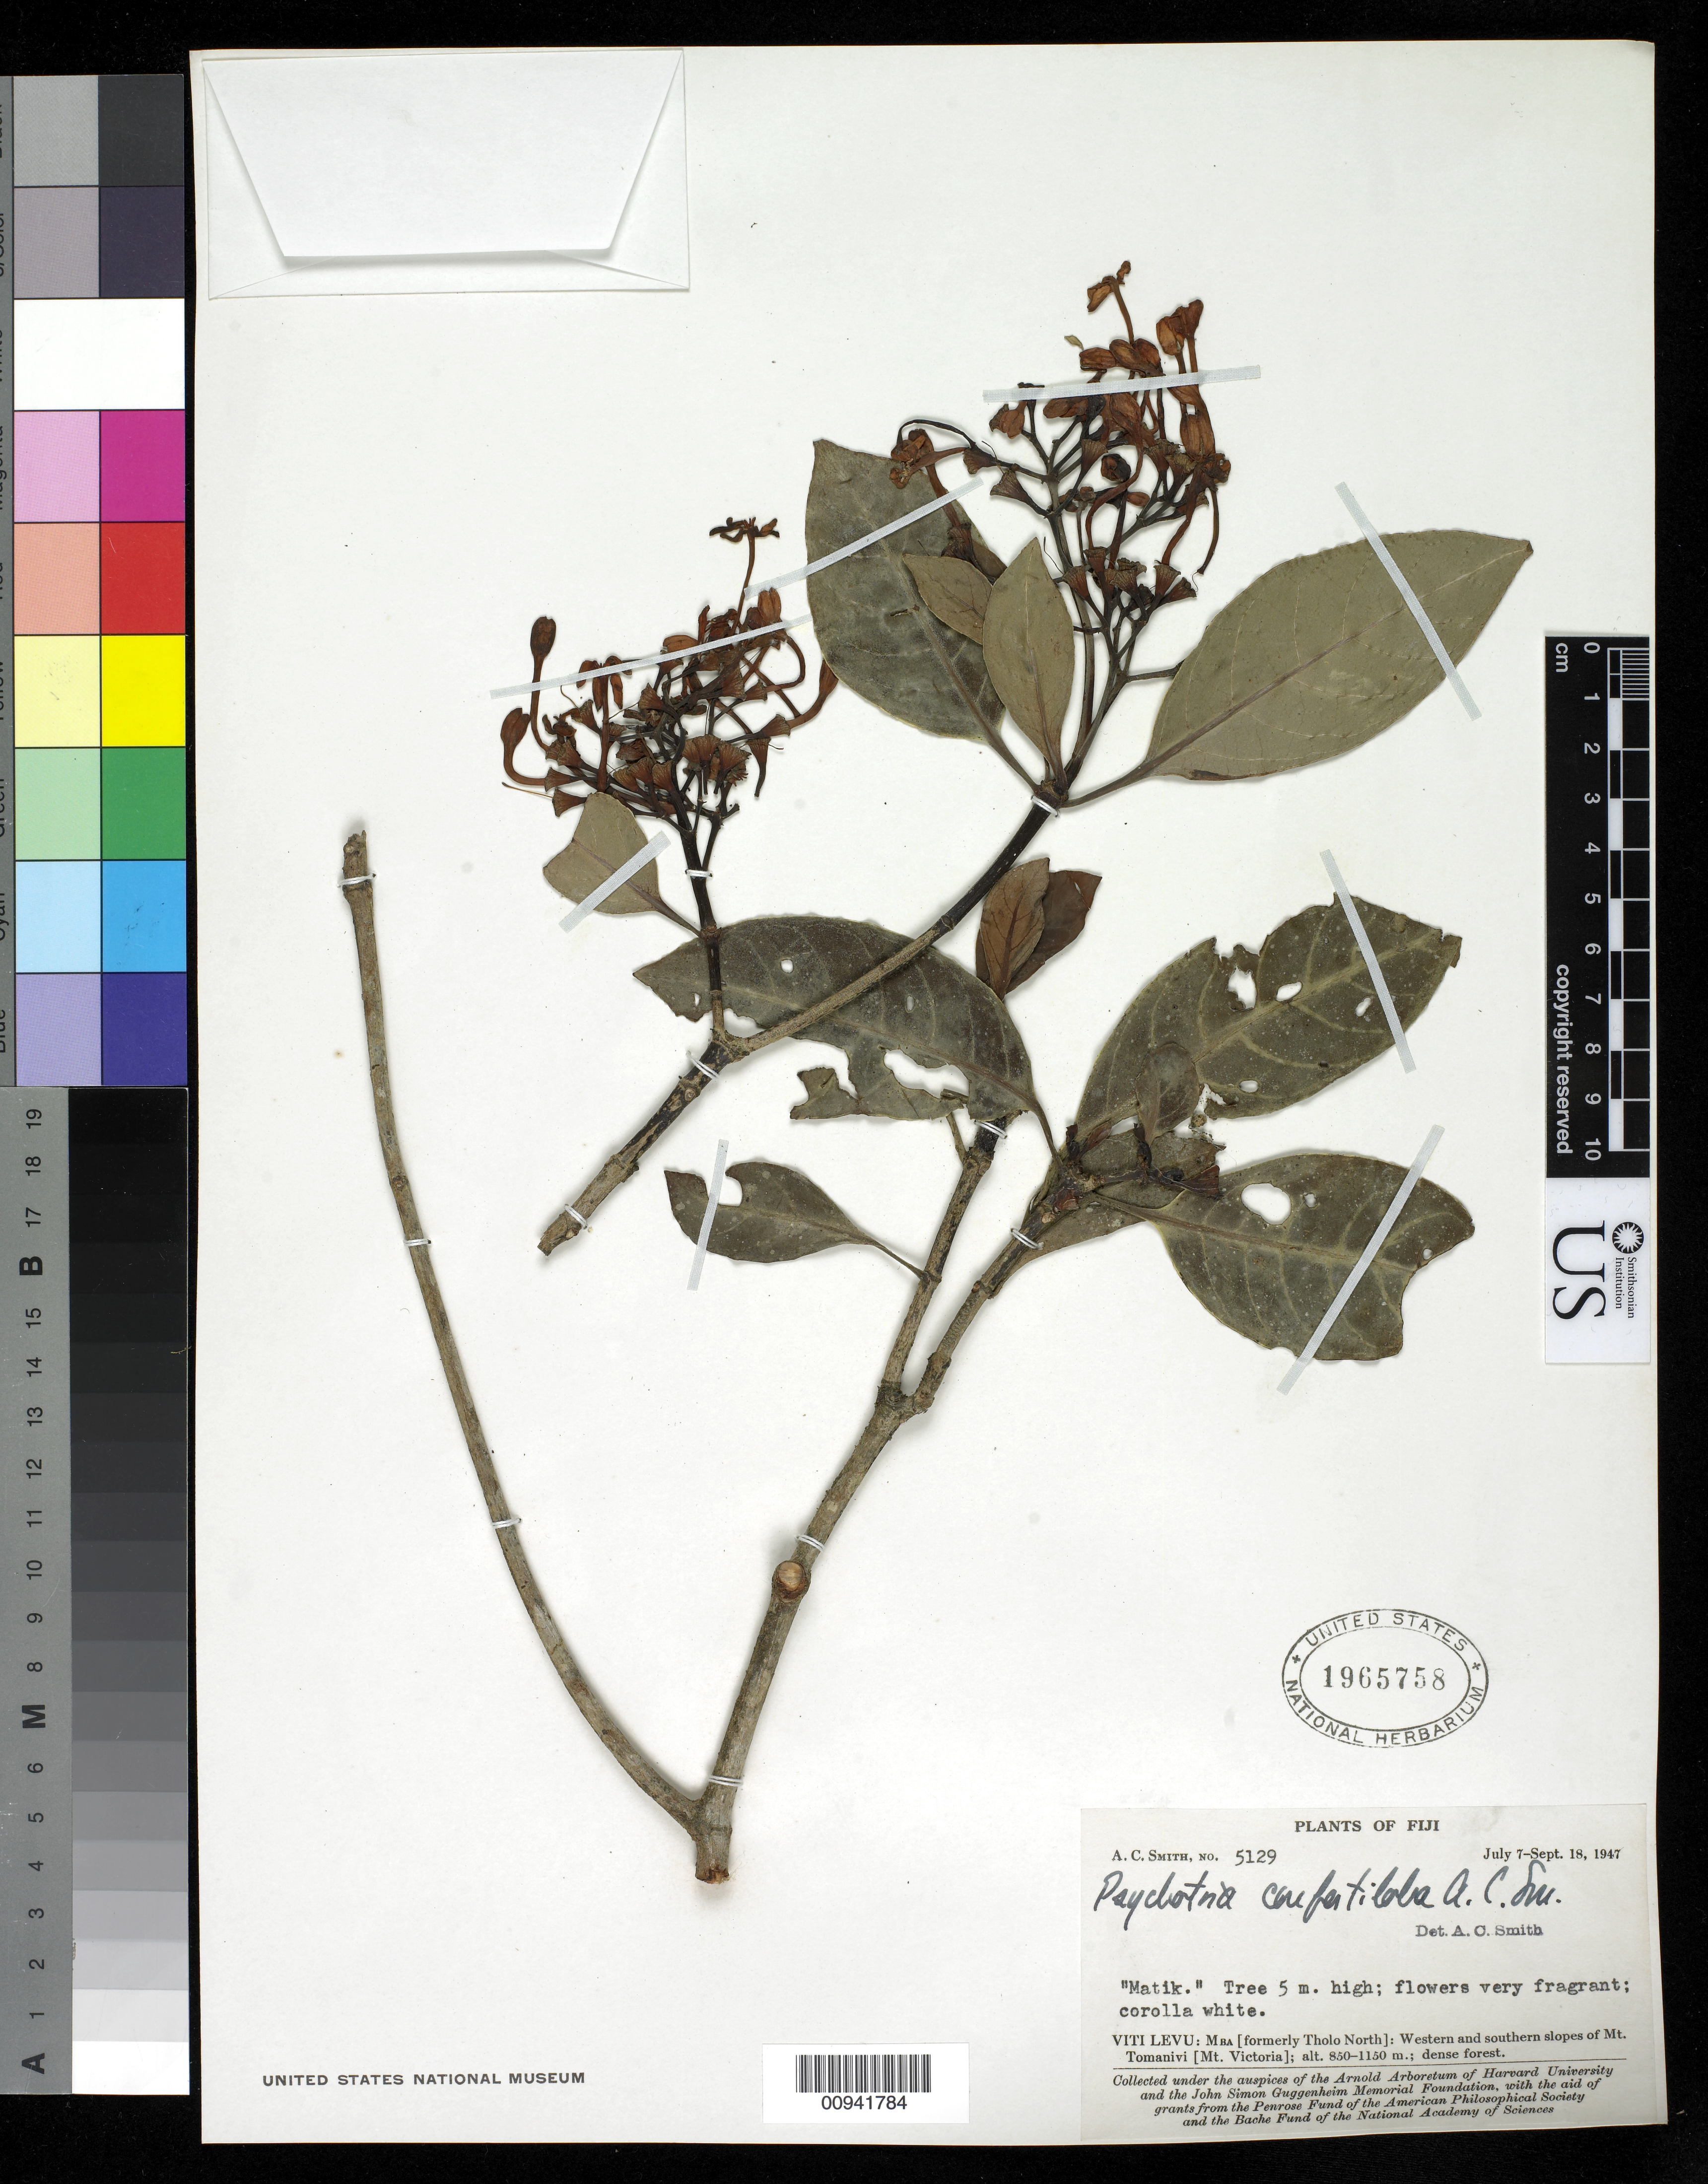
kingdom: Plantae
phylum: Tracheophyta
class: Magnoliopsida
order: Gentianales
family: Rubiaceae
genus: Psychotria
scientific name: Psychotria confertiloba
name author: A.C. Sm.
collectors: C. A. Smith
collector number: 5129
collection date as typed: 07 Jul 1947 to 18 Sep 1947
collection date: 1947-07-07/1947-09-18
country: Fiji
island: Viti Levu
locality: Viti Levu: Mba (formerly Tholo North): Western and southern slopes of Mt. Tomanivi (Mt. Victoria)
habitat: Dense forest.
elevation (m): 850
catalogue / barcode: US 1965758